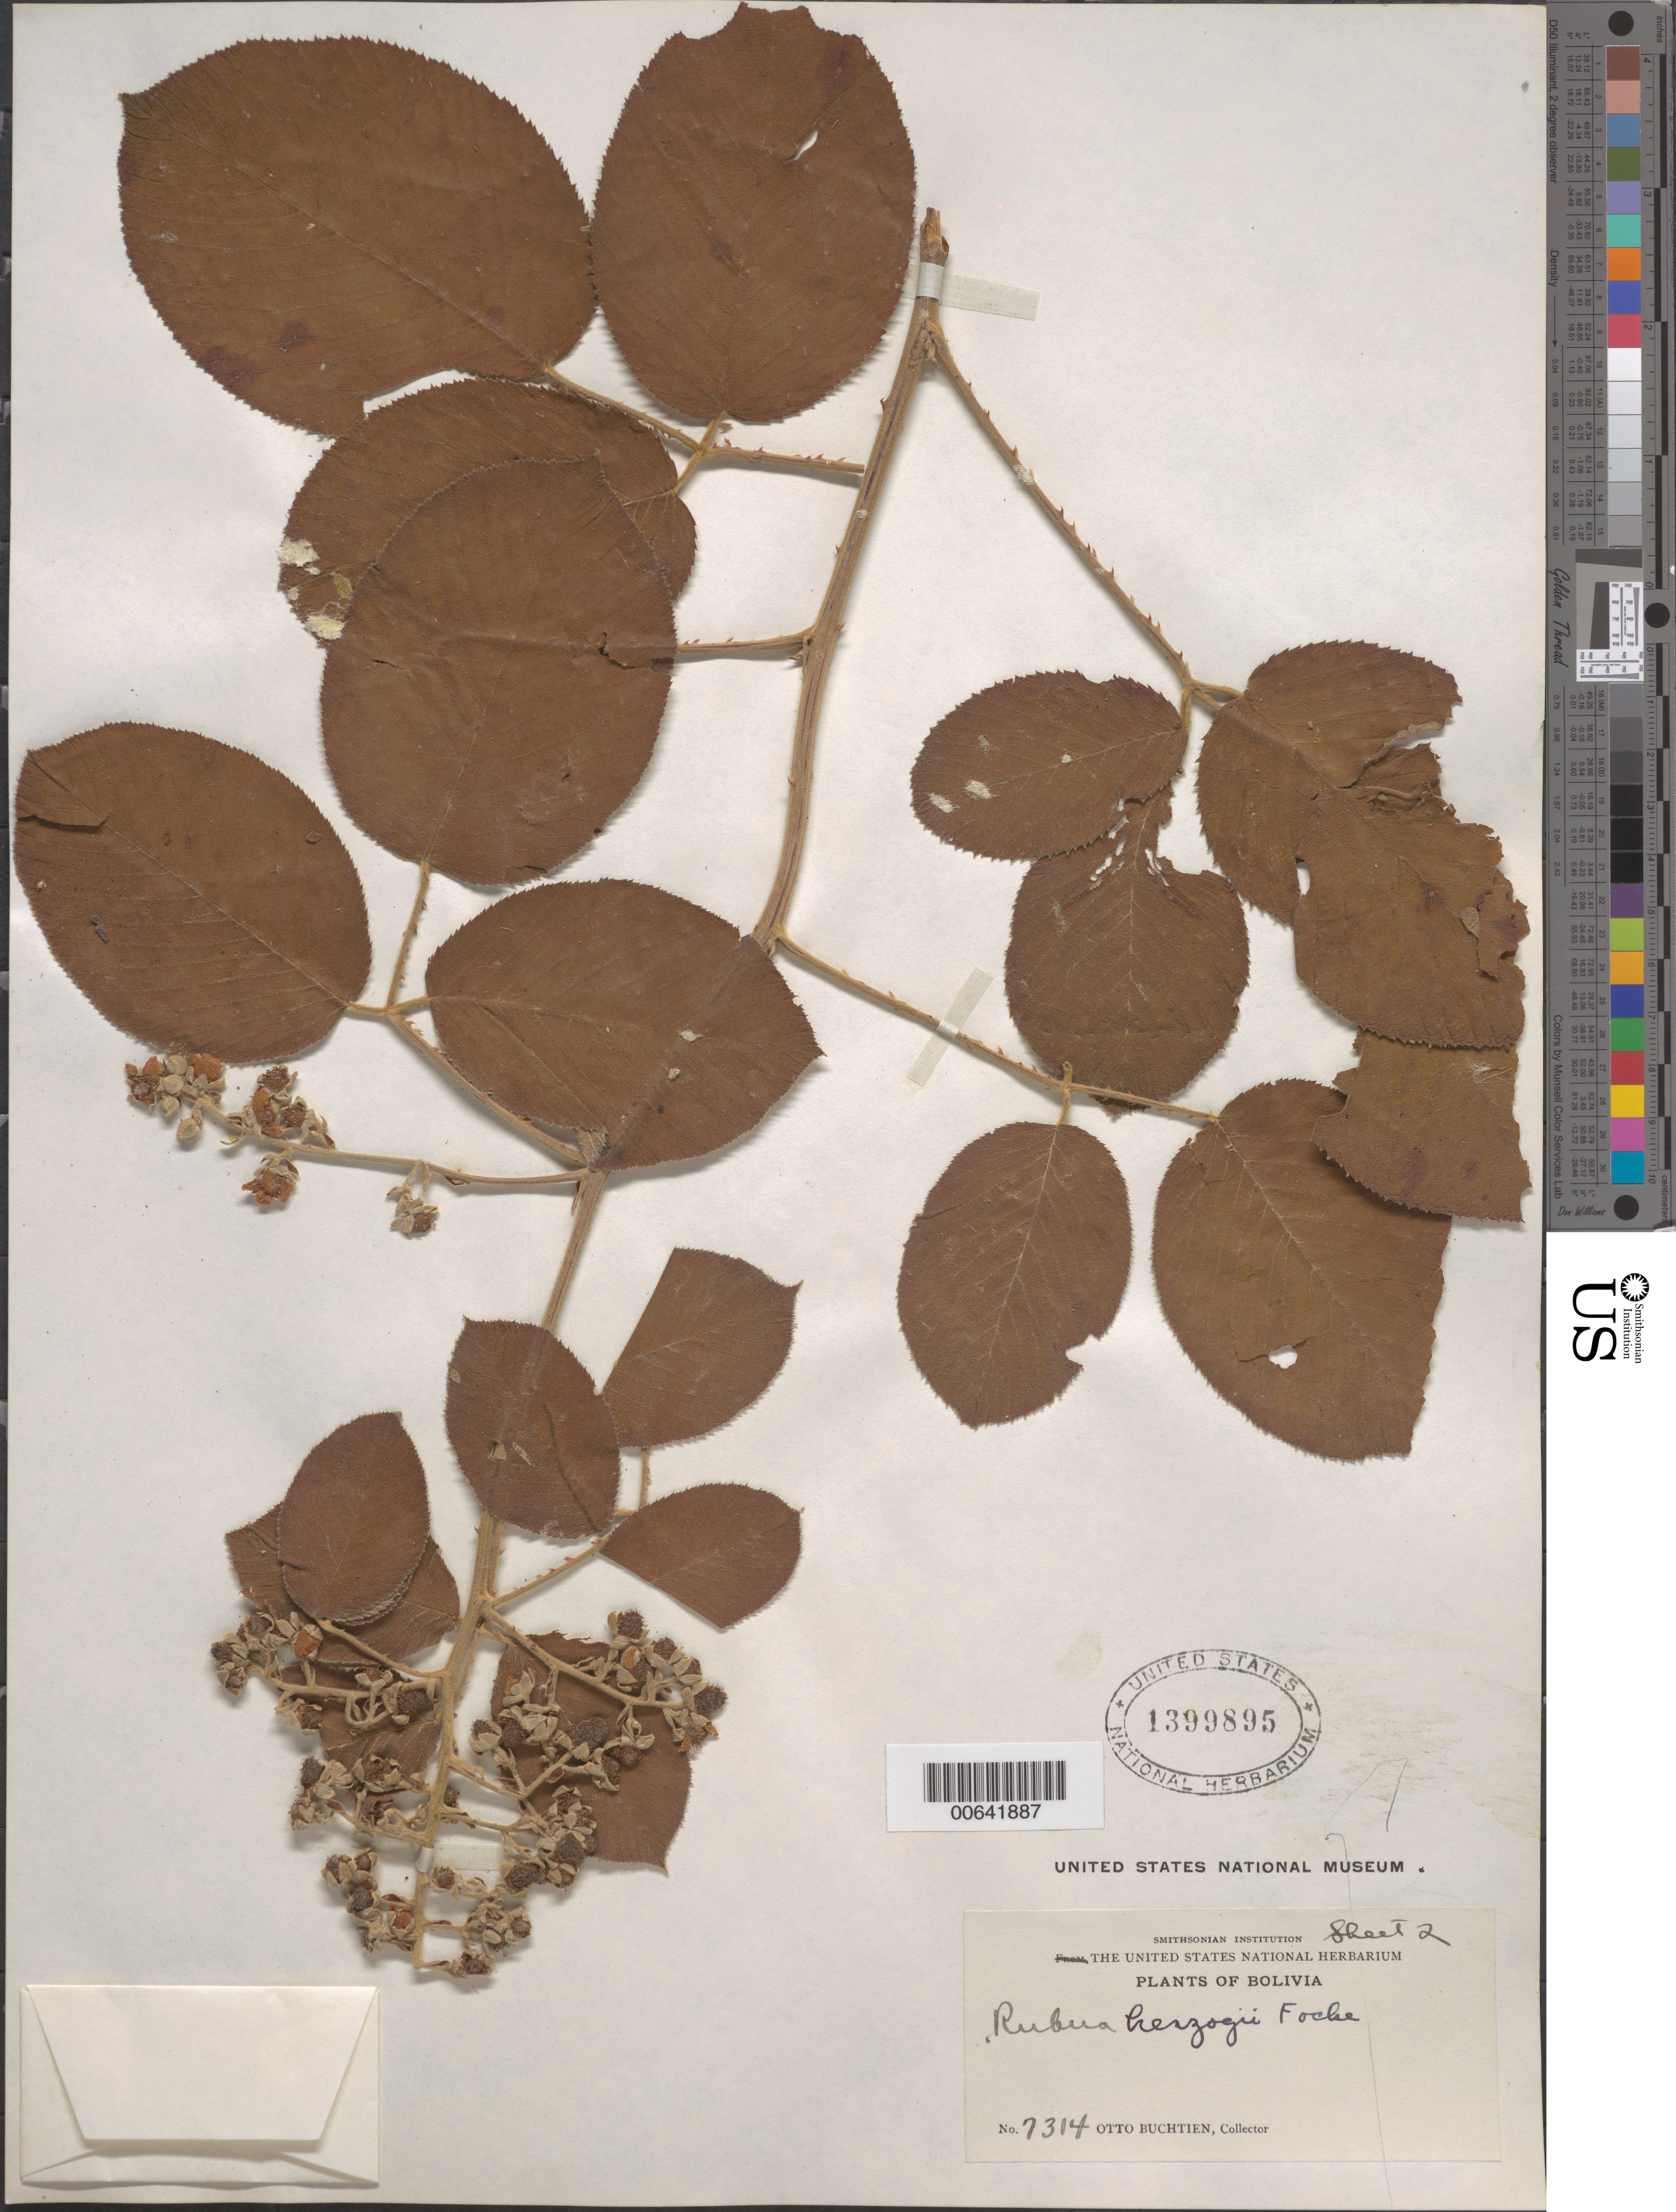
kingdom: Plantae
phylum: Tracheophyta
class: Magnoliopsida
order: Rosales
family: Rosaceae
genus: Rubus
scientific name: Rubus herzogii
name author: Focke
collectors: O. Buchtien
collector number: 7314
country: Bolivia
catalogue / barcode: US 1399895